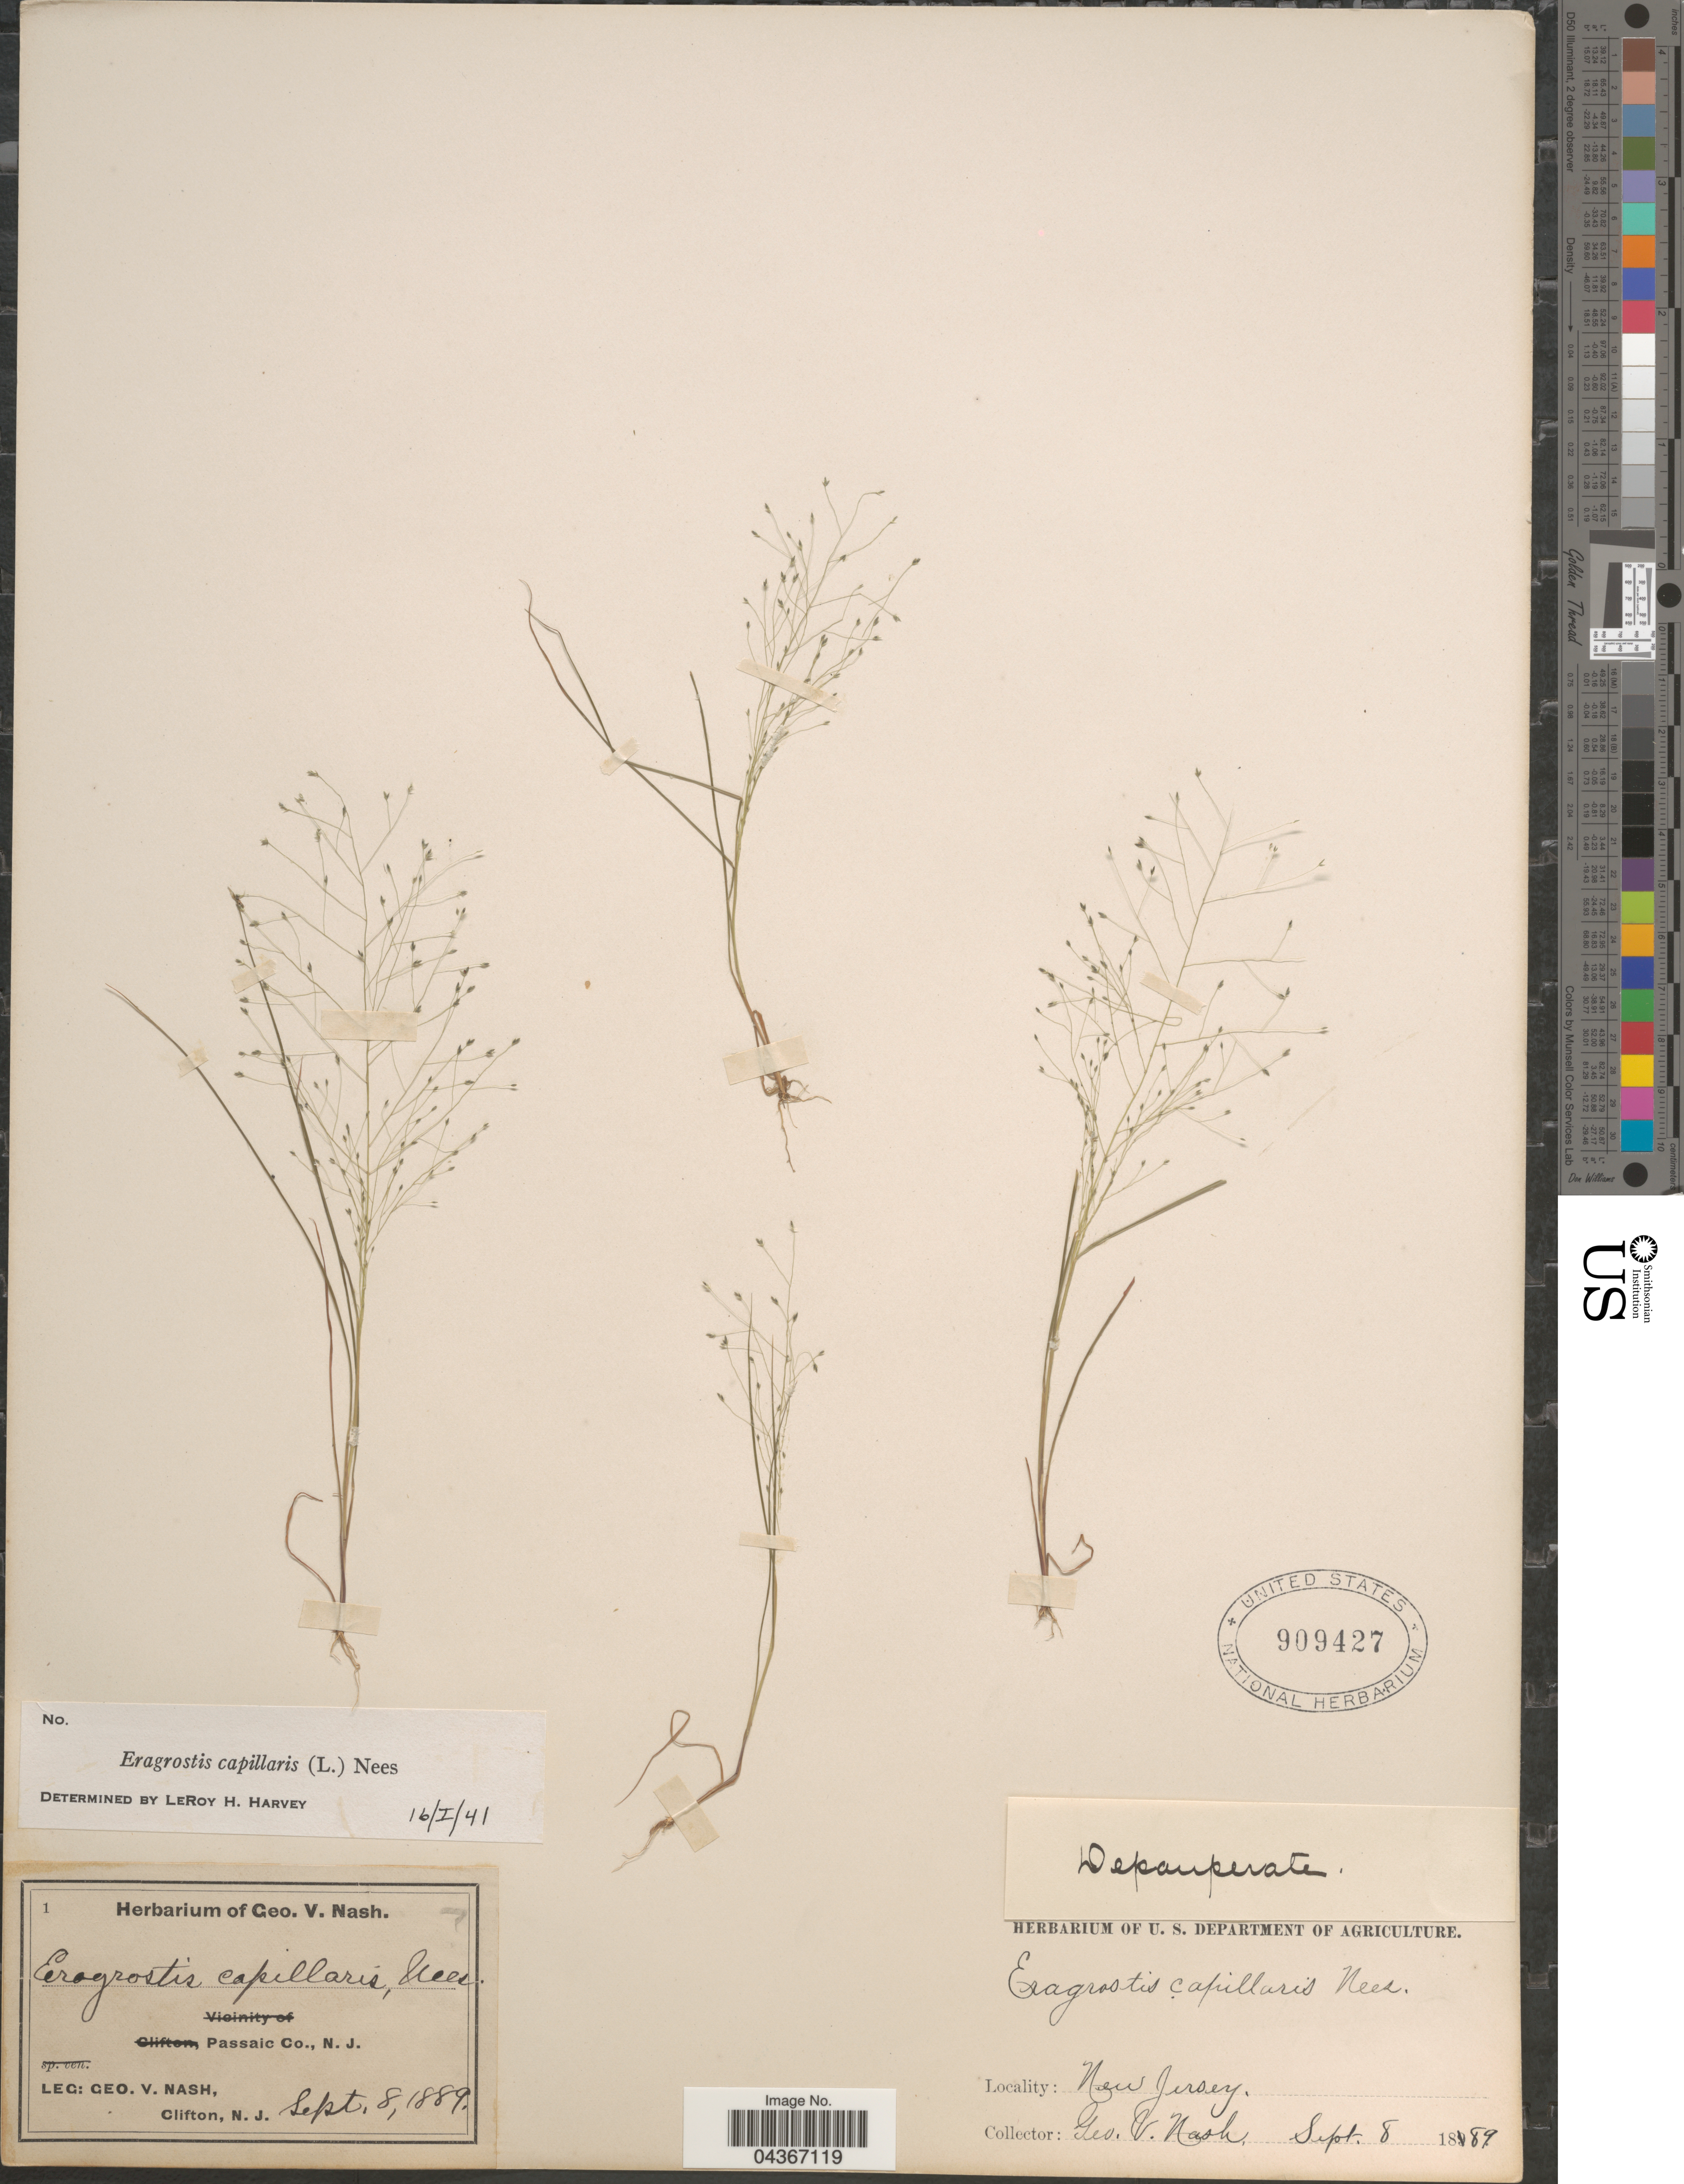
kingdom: Plantae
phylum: Tracheophyta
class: Liliopsida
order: Poales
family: Poaceae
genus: Eragrostis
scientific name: Eragrostis capillaris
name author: (L.) Nees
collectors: G. V. Nash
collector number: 1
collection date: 1889-09-08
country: United States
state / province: New Jersey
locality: Passaic Co.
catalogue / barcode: US 909427